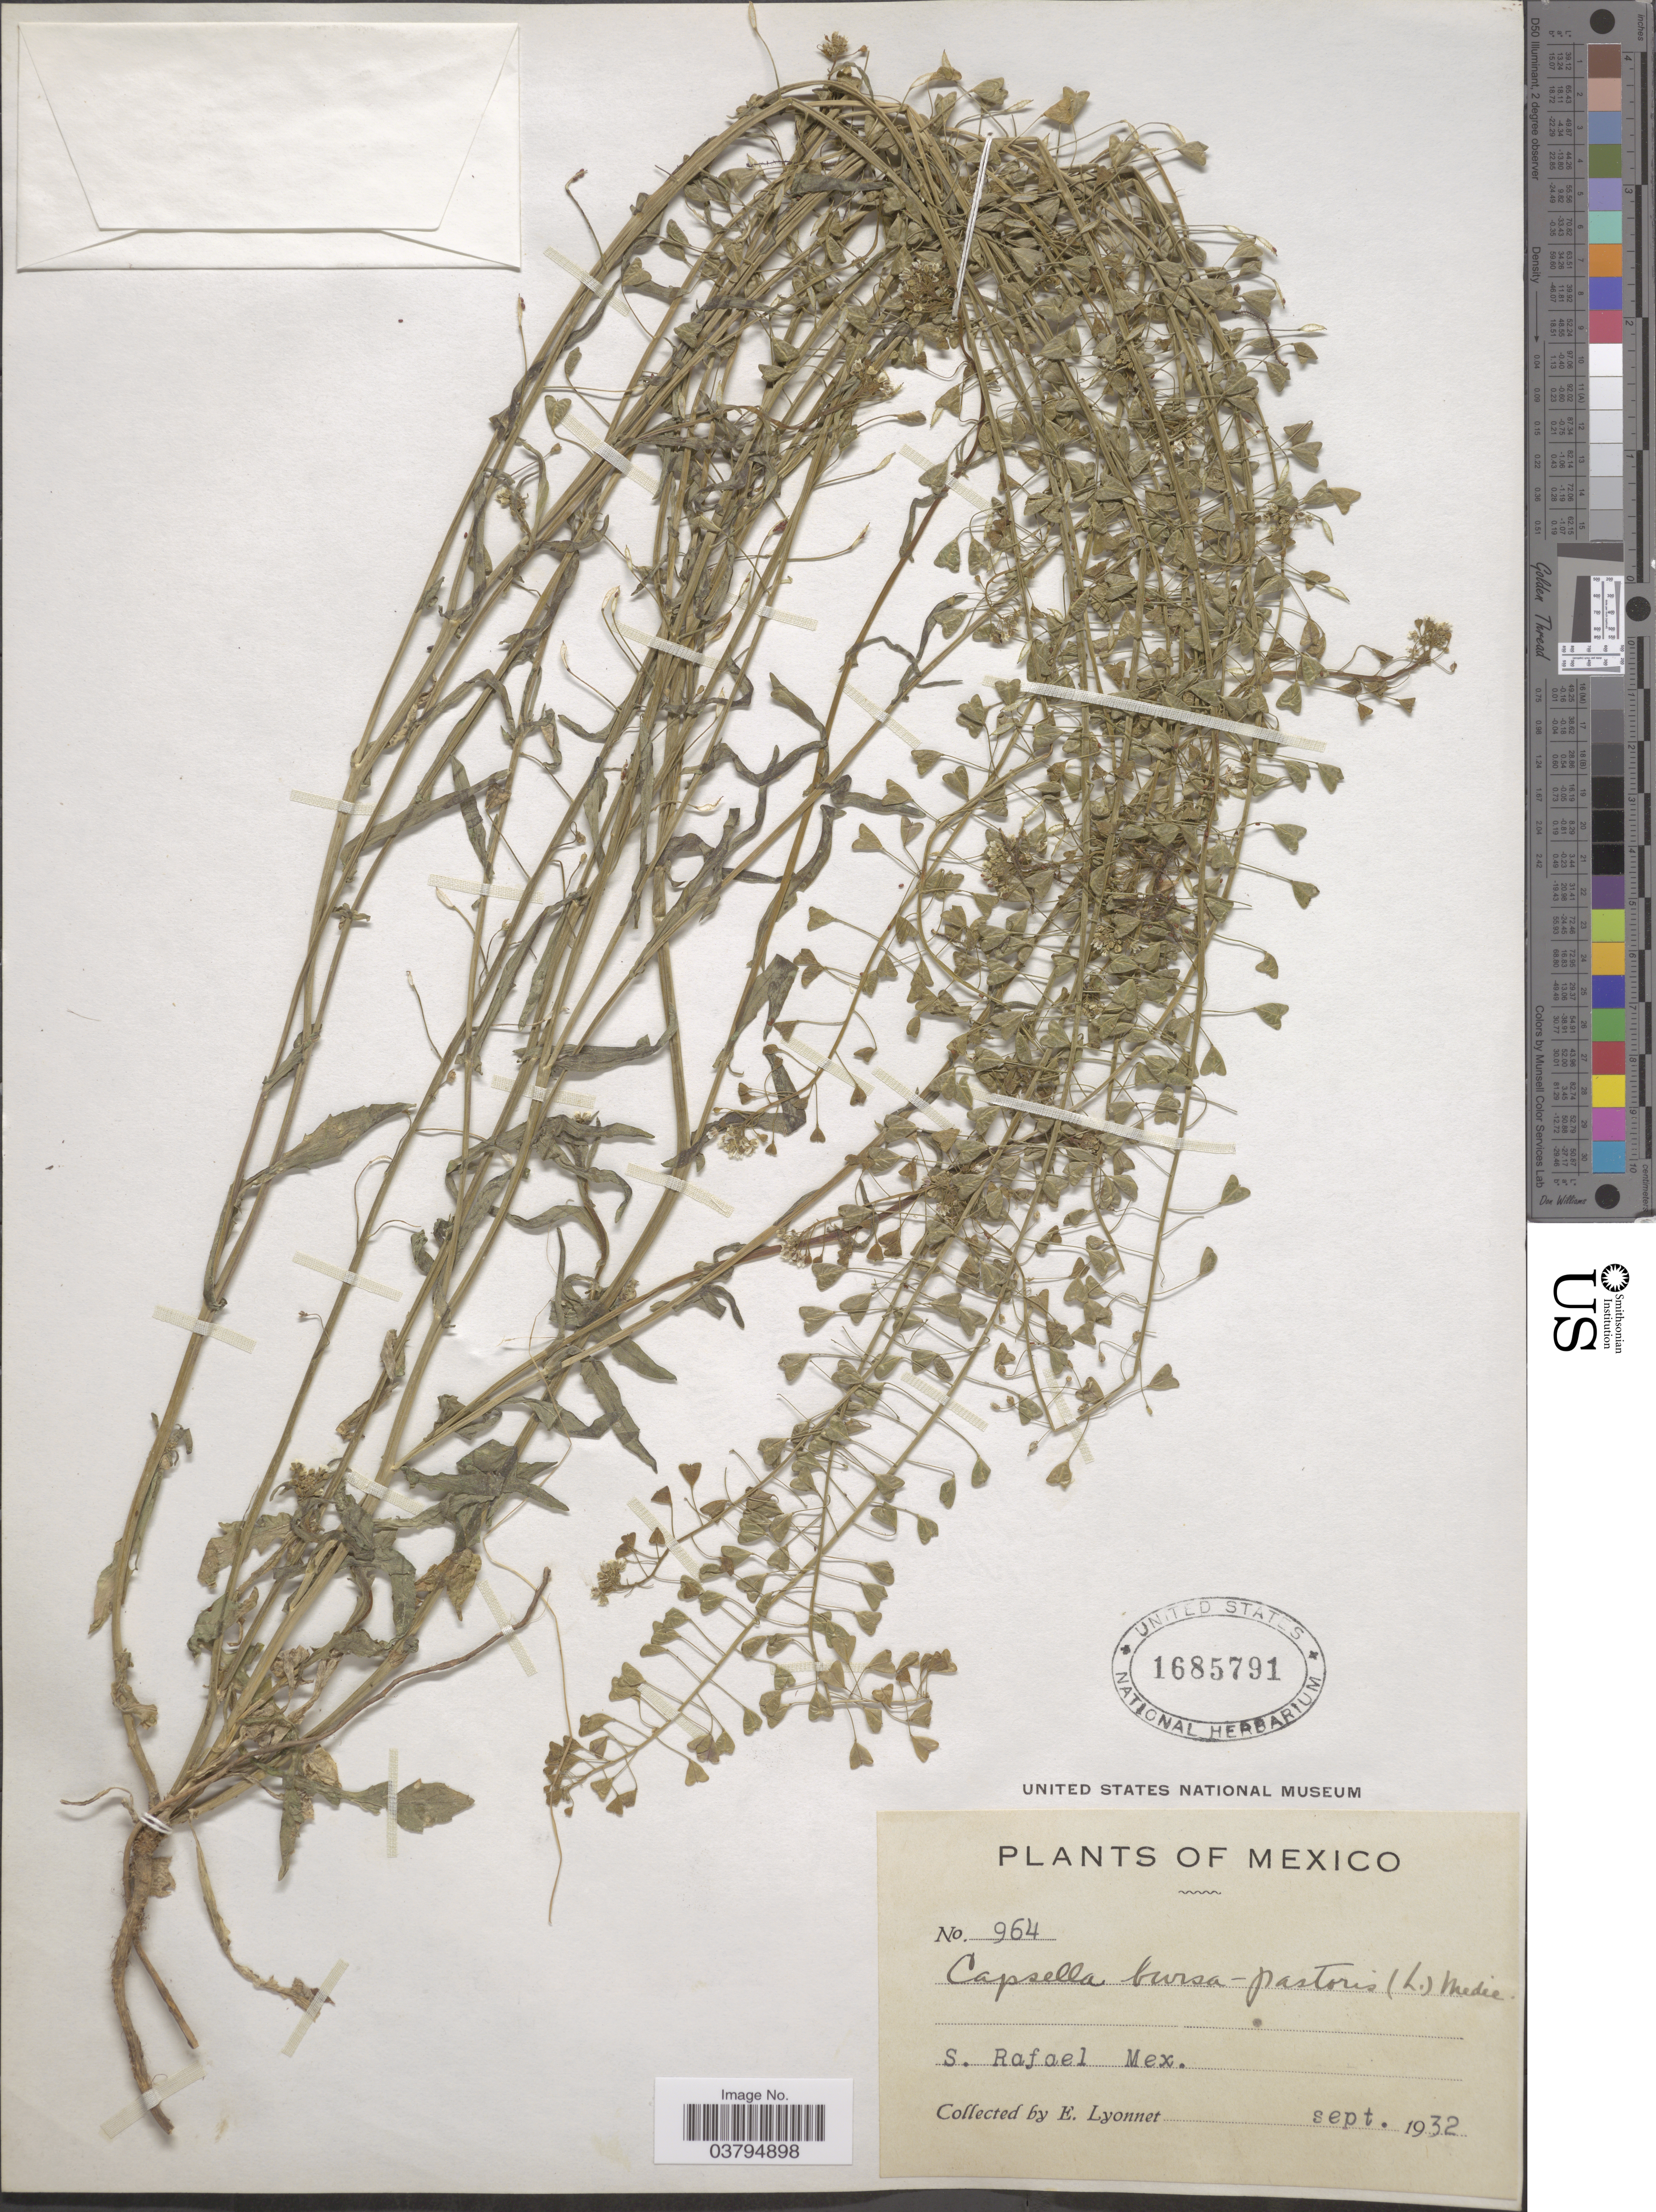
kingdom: Plantae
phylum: Tracheophyta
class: Magnoliopsida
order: Brassicales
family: Brassicaceae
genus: Capsella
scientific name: Capsella bursa-pastoris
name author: (L.) Medik.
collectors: E. Lyonnet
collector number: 964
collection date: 1932-09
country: Mexico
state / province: México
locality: S. Rafael.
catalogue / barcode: US 1685791